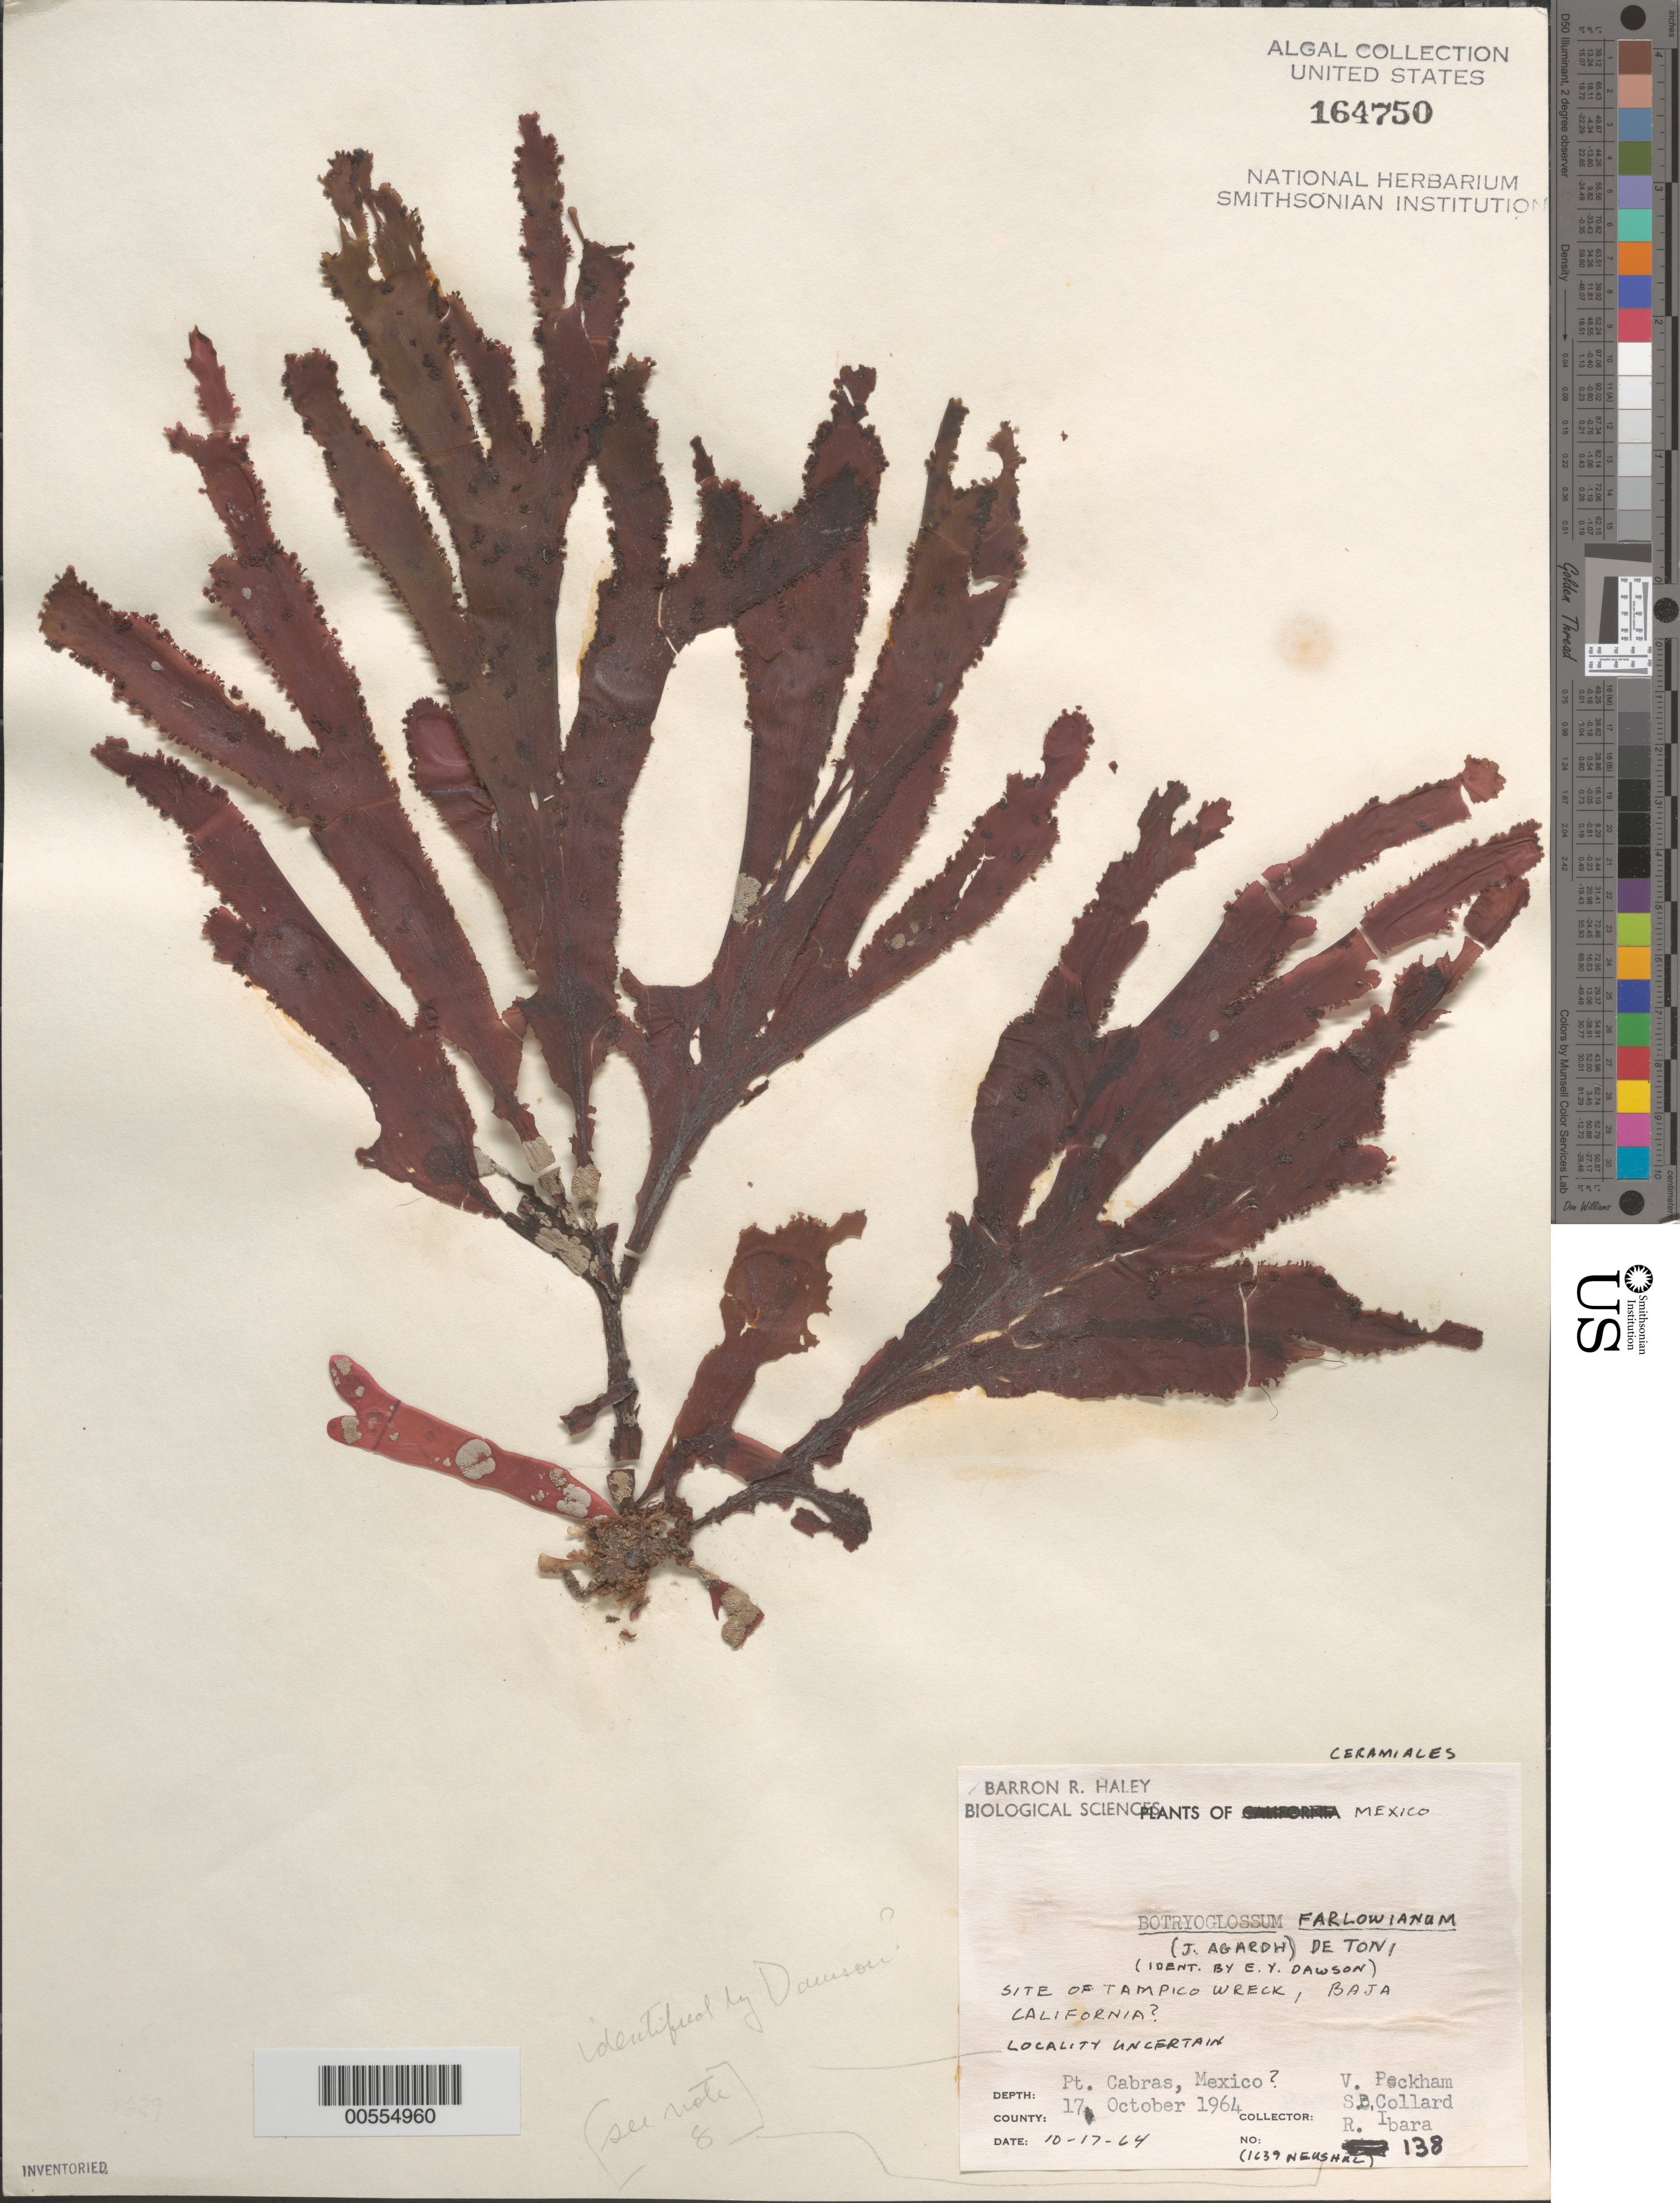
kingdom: Plantae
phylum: Rhodophyta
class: Florideophyceae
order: Ceramiales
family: Delesseriaceae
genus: Botryoglossum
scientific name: Botryoglossum farlowianum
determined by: Dawson, E. Y.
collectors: V. Peckham, S. Collard & R. Ibara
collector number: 138 & NEUSHUL 1639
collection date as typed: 17 Oct 1964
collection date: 1964-10-17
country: Mexico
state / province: Baja California Norte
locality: Tampico Wreck Cove, near Punta Cabras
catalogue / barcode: US 164750